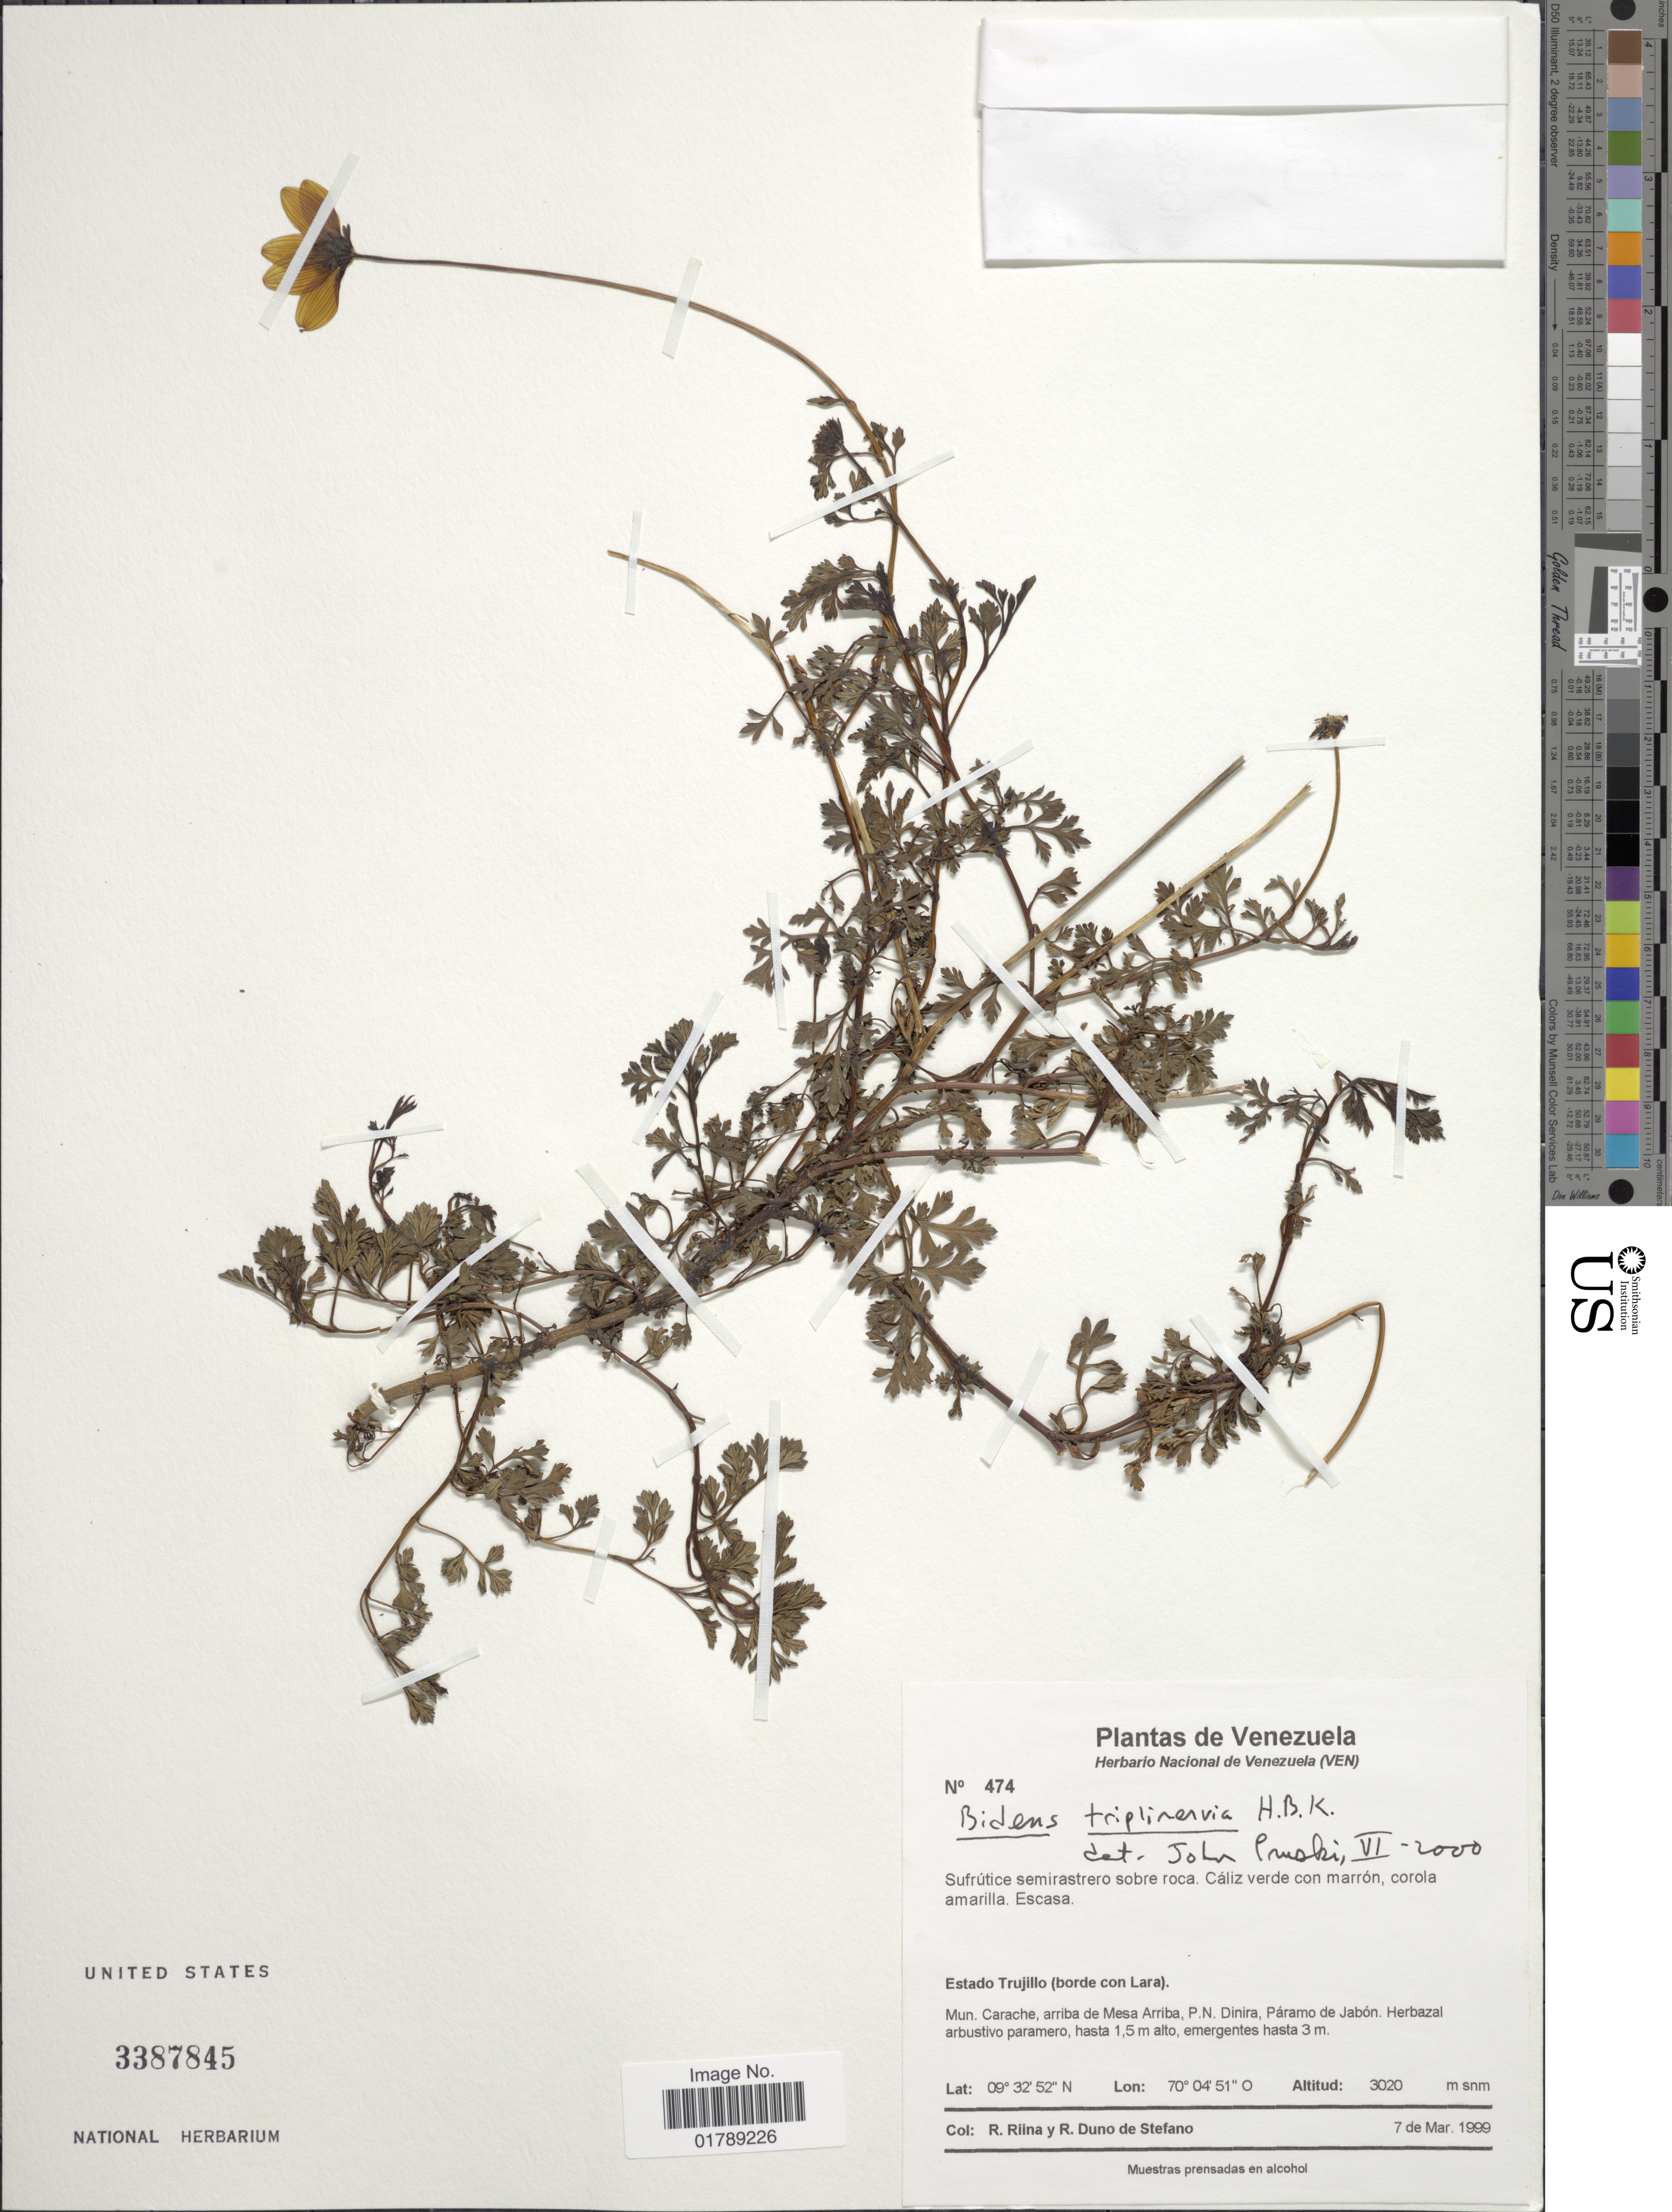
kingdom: Plantae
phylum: Tracheophyta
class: Magnoliopsida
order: Asterales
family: Asteraceae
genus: Bidens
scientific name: Bidens triplinervia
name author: Kunth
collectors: R. Riina & R. Duno de Stefano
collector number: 474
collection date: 1999-03-07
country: Venezuela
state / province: Trujillo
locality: Estado Trujillo (borde con Lara). Mun. Carache, arriba de Mesa Arriba, P.N. Dinira, Páramo de Jabón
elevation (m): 3020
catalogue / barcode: US 3387845